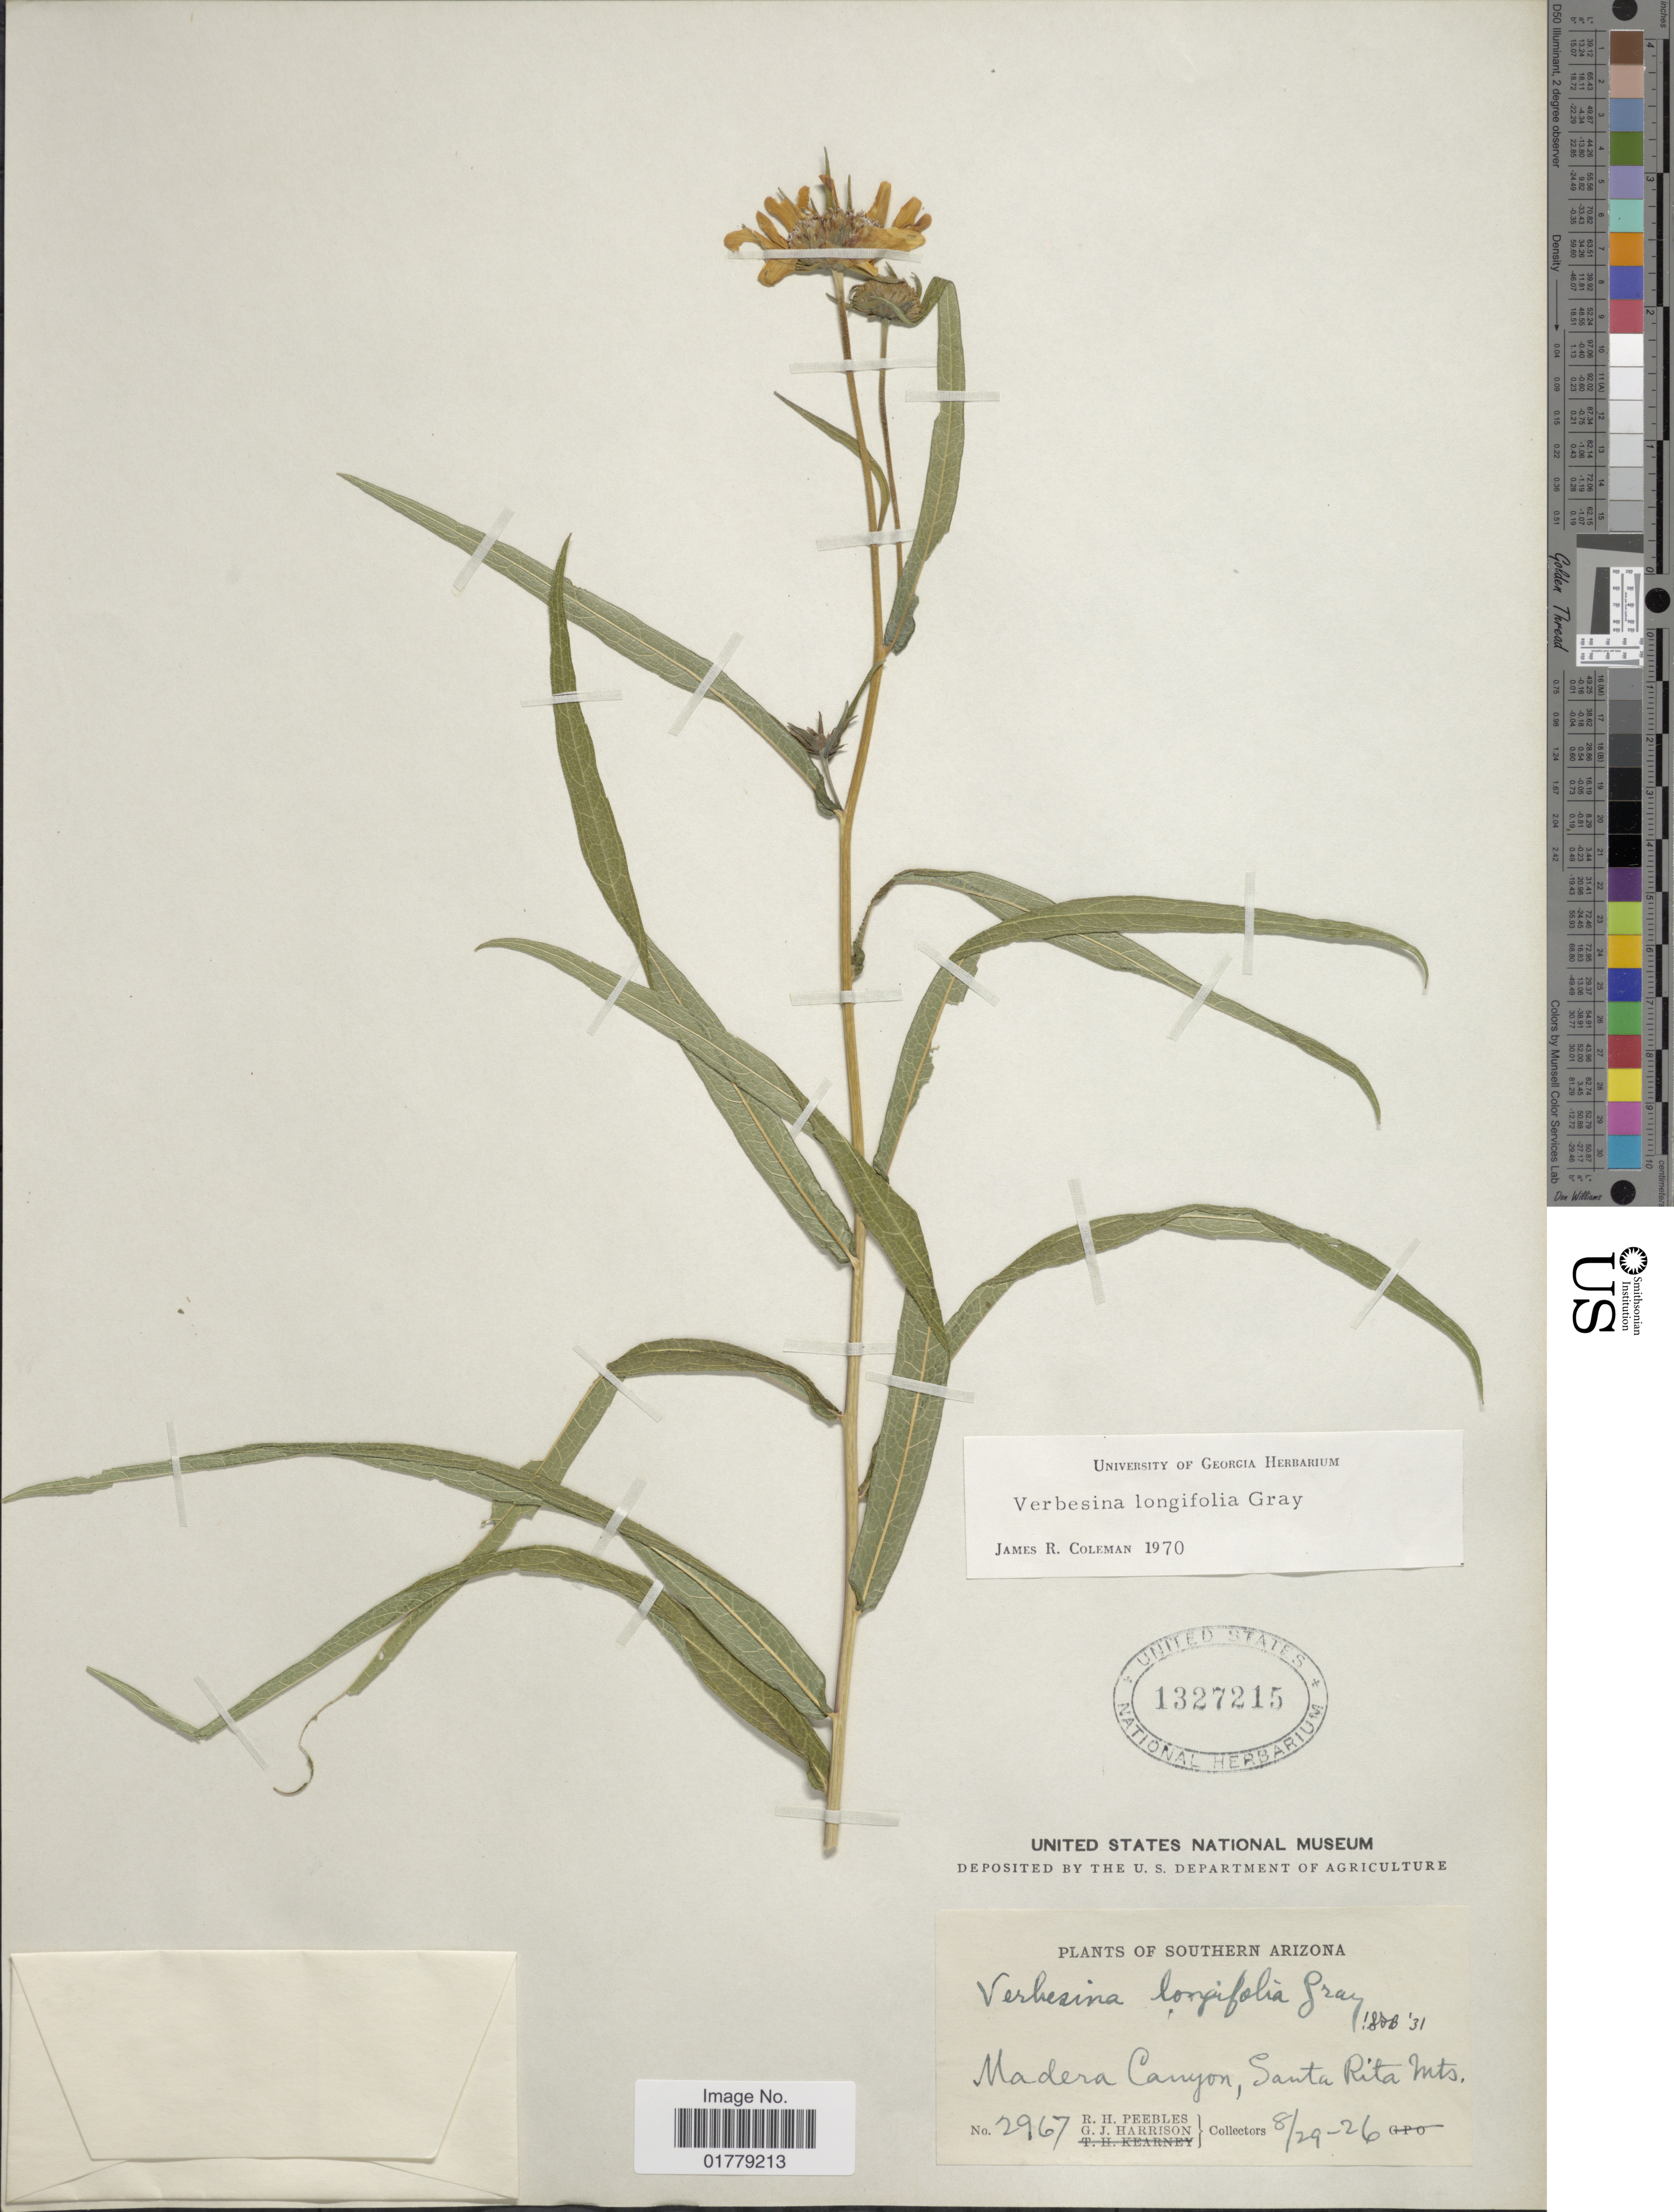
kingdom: Plantae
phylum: Tracheophyta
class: Magnoliopsida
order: Asterales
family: Asteraceae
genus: Verbesina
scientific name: Verbesina longifolia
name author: A. Gray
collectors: R. H. Peebles & G. J. Harrison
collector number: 2967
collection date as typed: Transcribed d/m/y: 29/8/26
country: United States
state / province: Arizona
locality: Southern Arizona. Madera Canyon, Santa Rita Mts.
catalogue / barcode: US 1327215